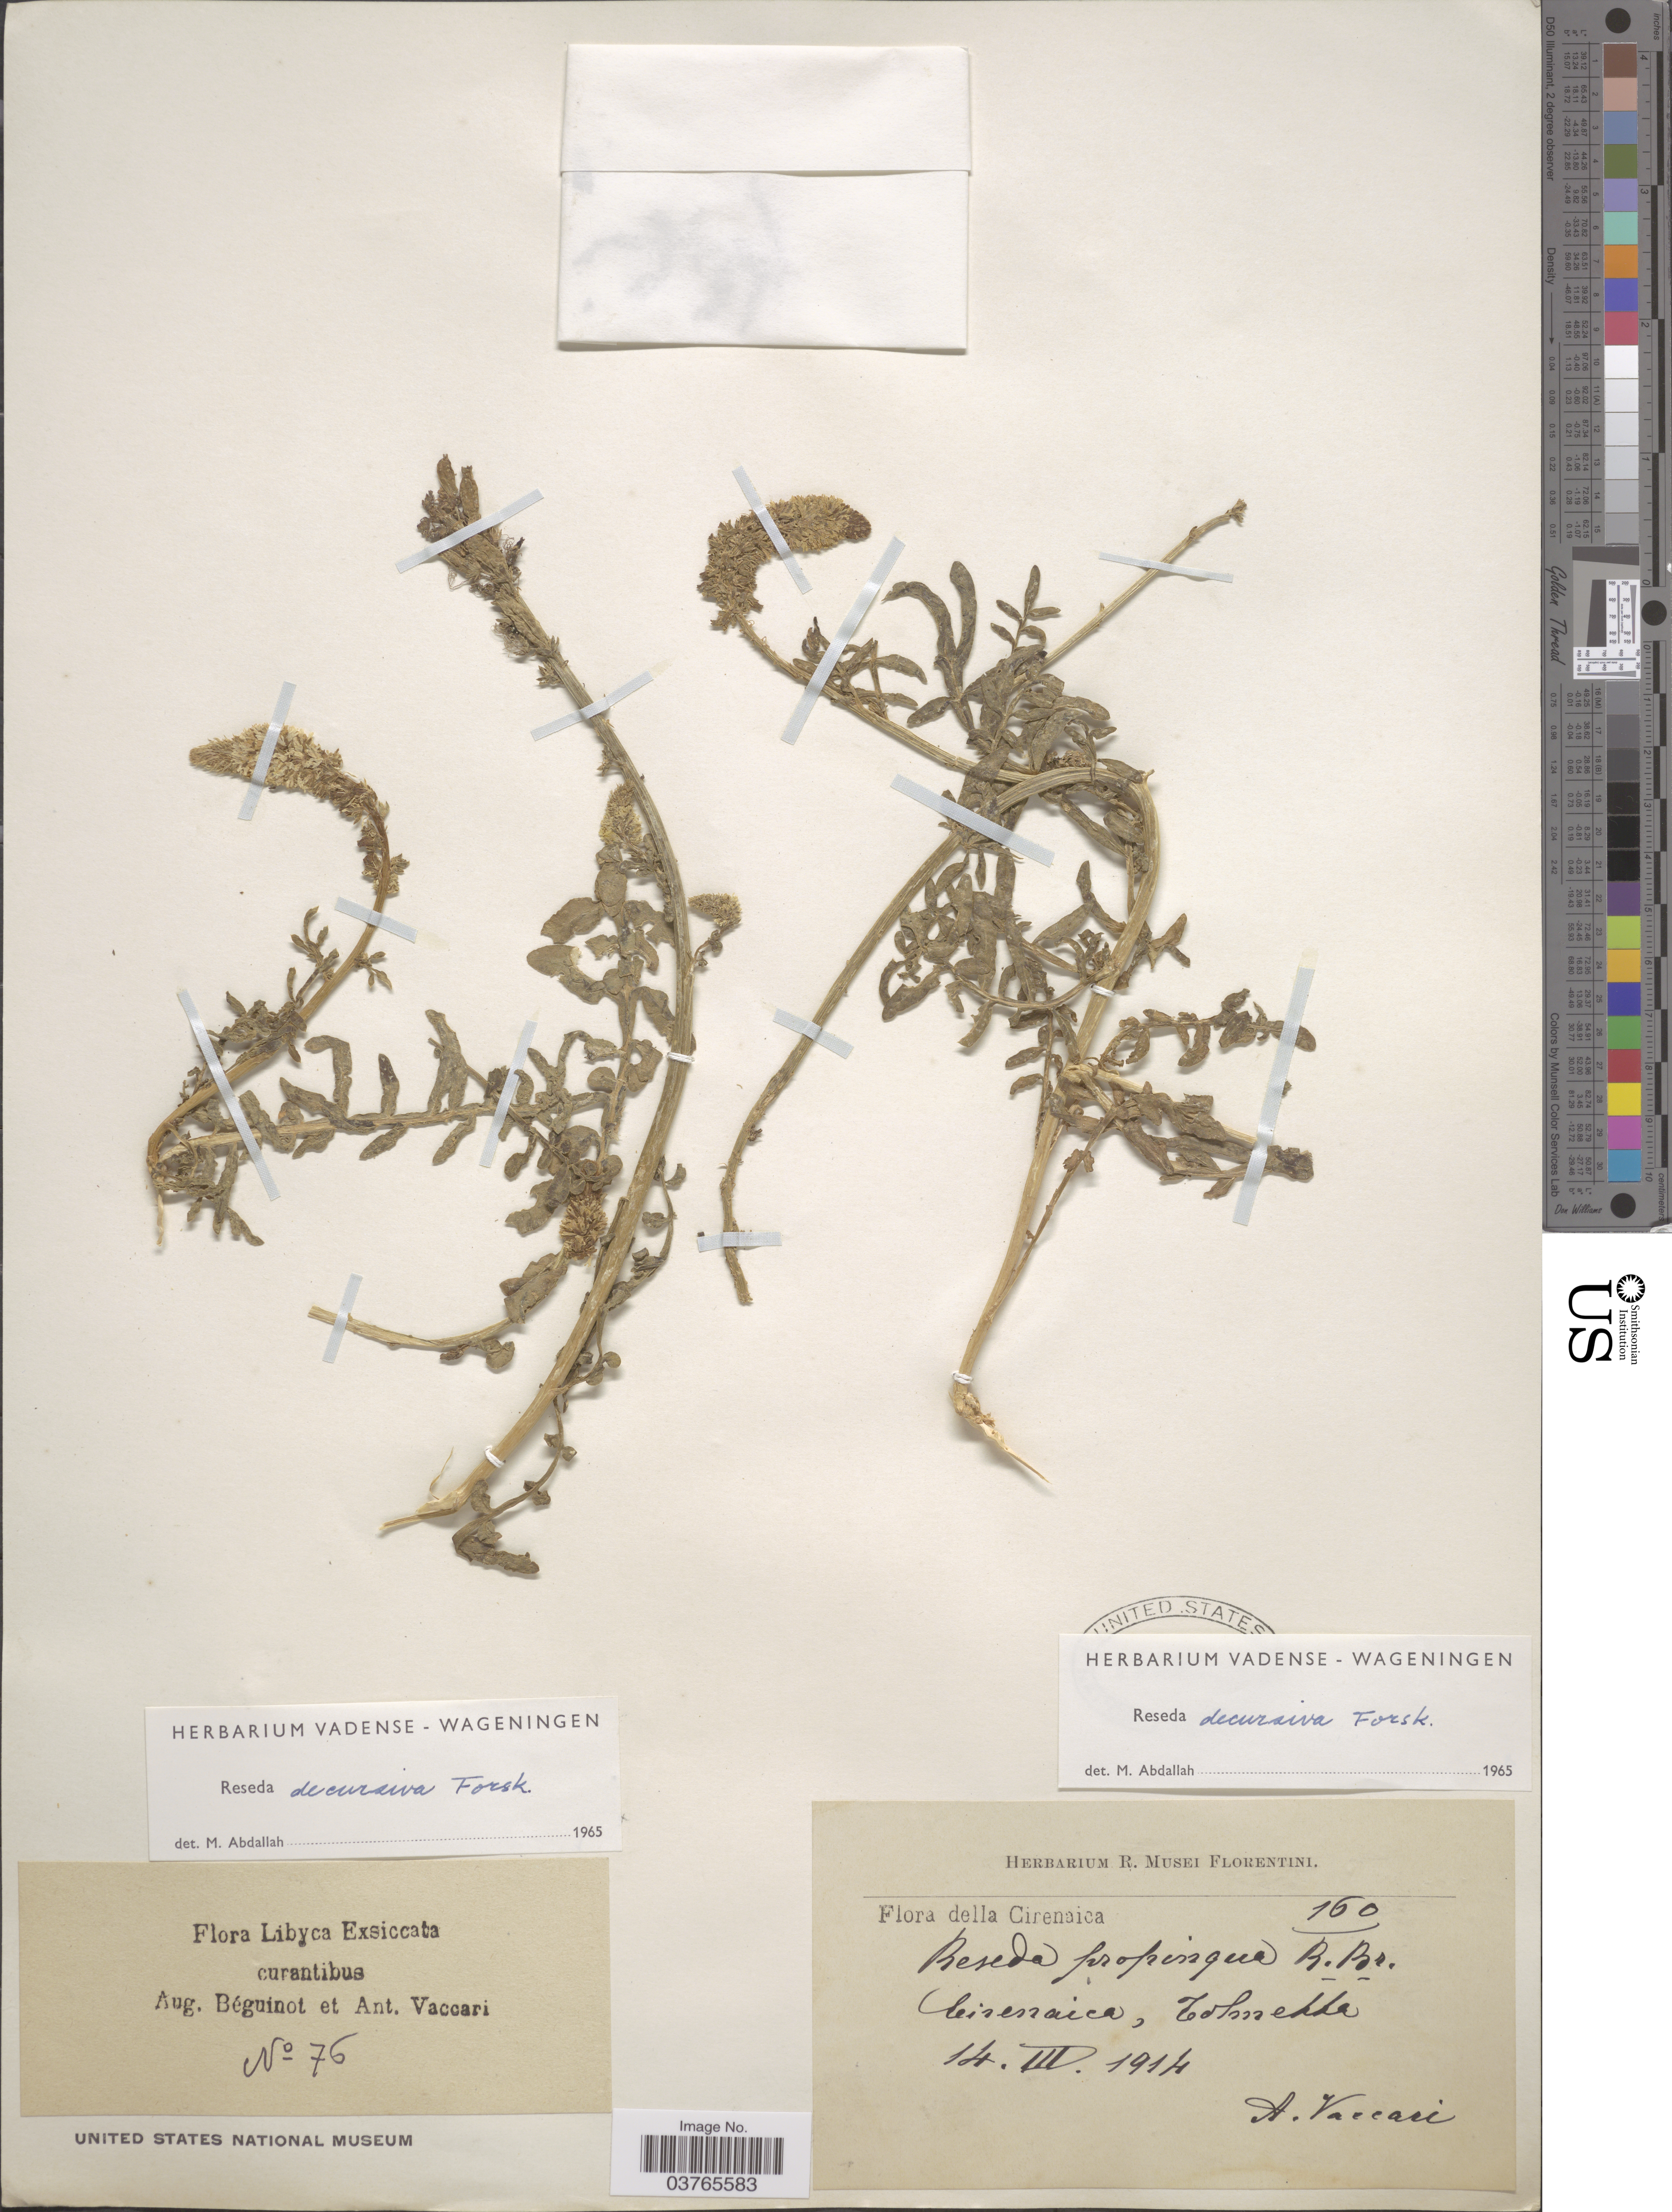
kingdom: Plantae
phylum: Tracheophyta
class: Magnoliopsida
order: Brassicales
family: Resedaceae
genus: Reseda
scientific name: Reseda decursiva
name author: Forssk.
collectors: A. Vaccari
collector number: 160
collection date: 1914-03-14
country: Libya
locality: Cirenaica, Tolmetta.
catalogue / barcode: US 1969238